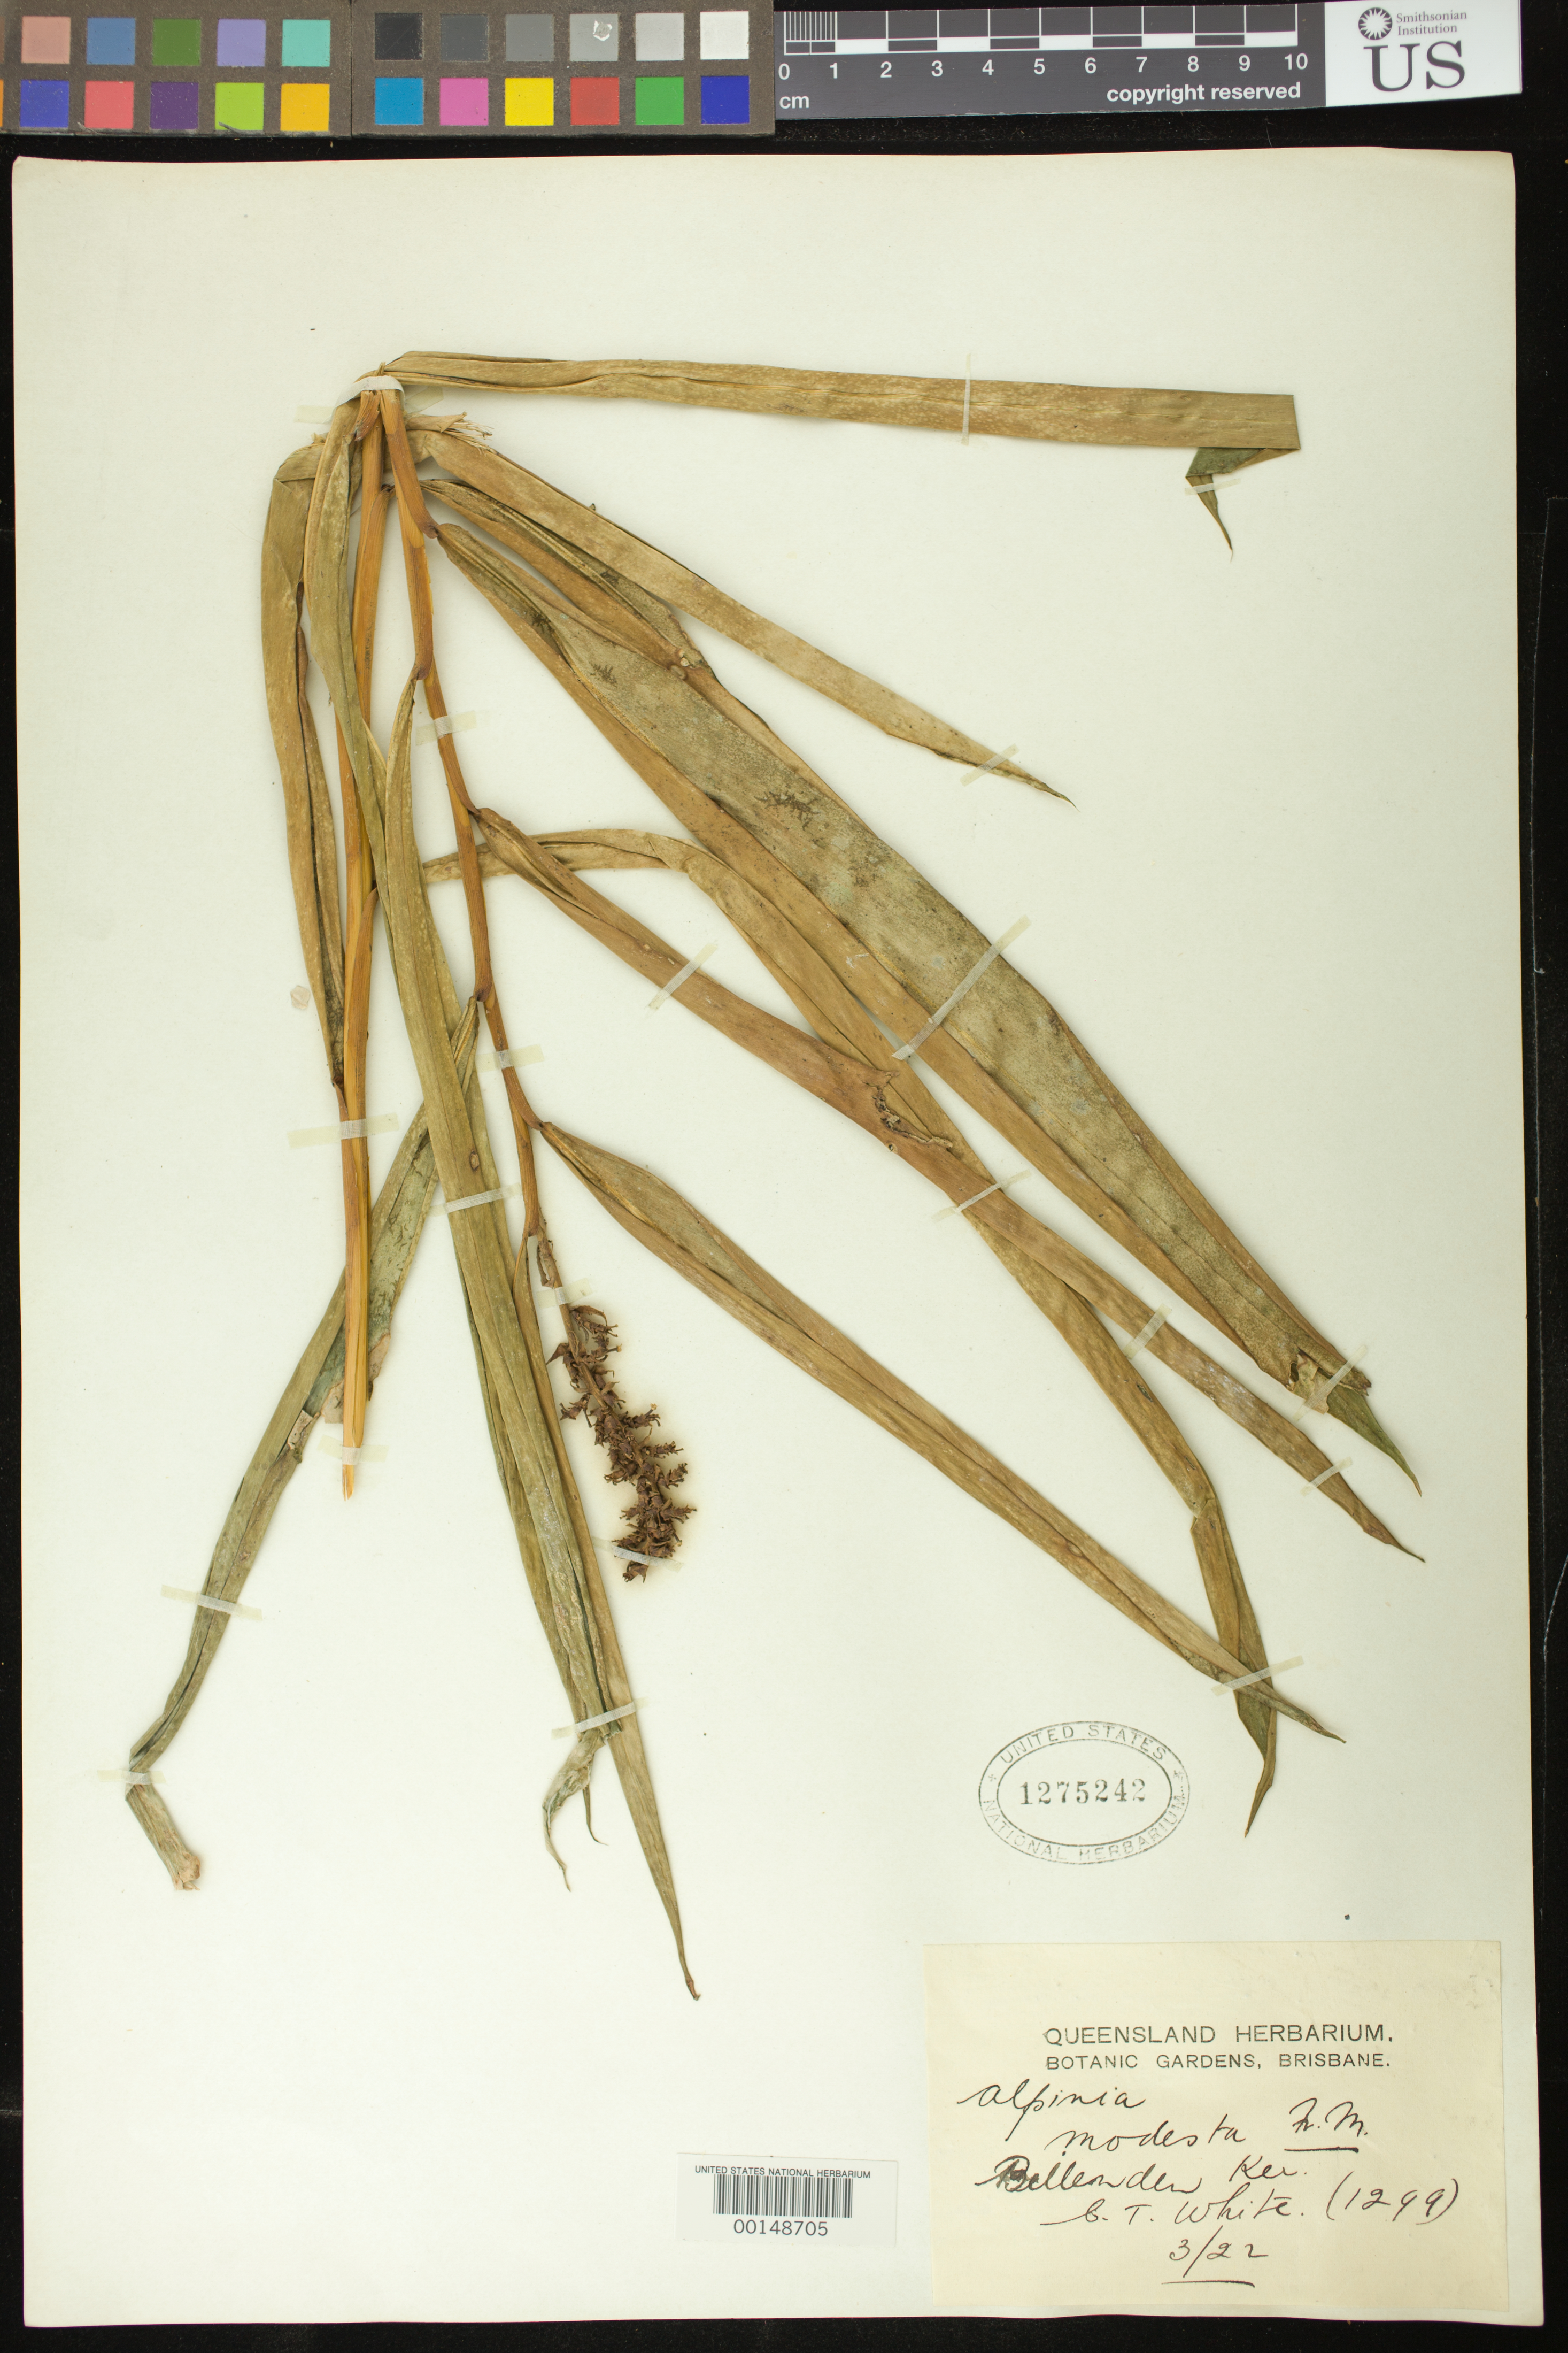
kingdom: Plantae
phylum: Tracheophyta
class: Liliopsida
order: Zingiberales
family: Zingiberaceae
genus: Alpinia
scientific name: Alpinia modesta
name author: F. Muell. ex K. Schum.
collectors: C. T. White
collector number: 1299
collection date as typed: Mar 1922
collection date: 1922-03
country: Australia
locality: Billender ker.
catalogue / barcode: US 1275242